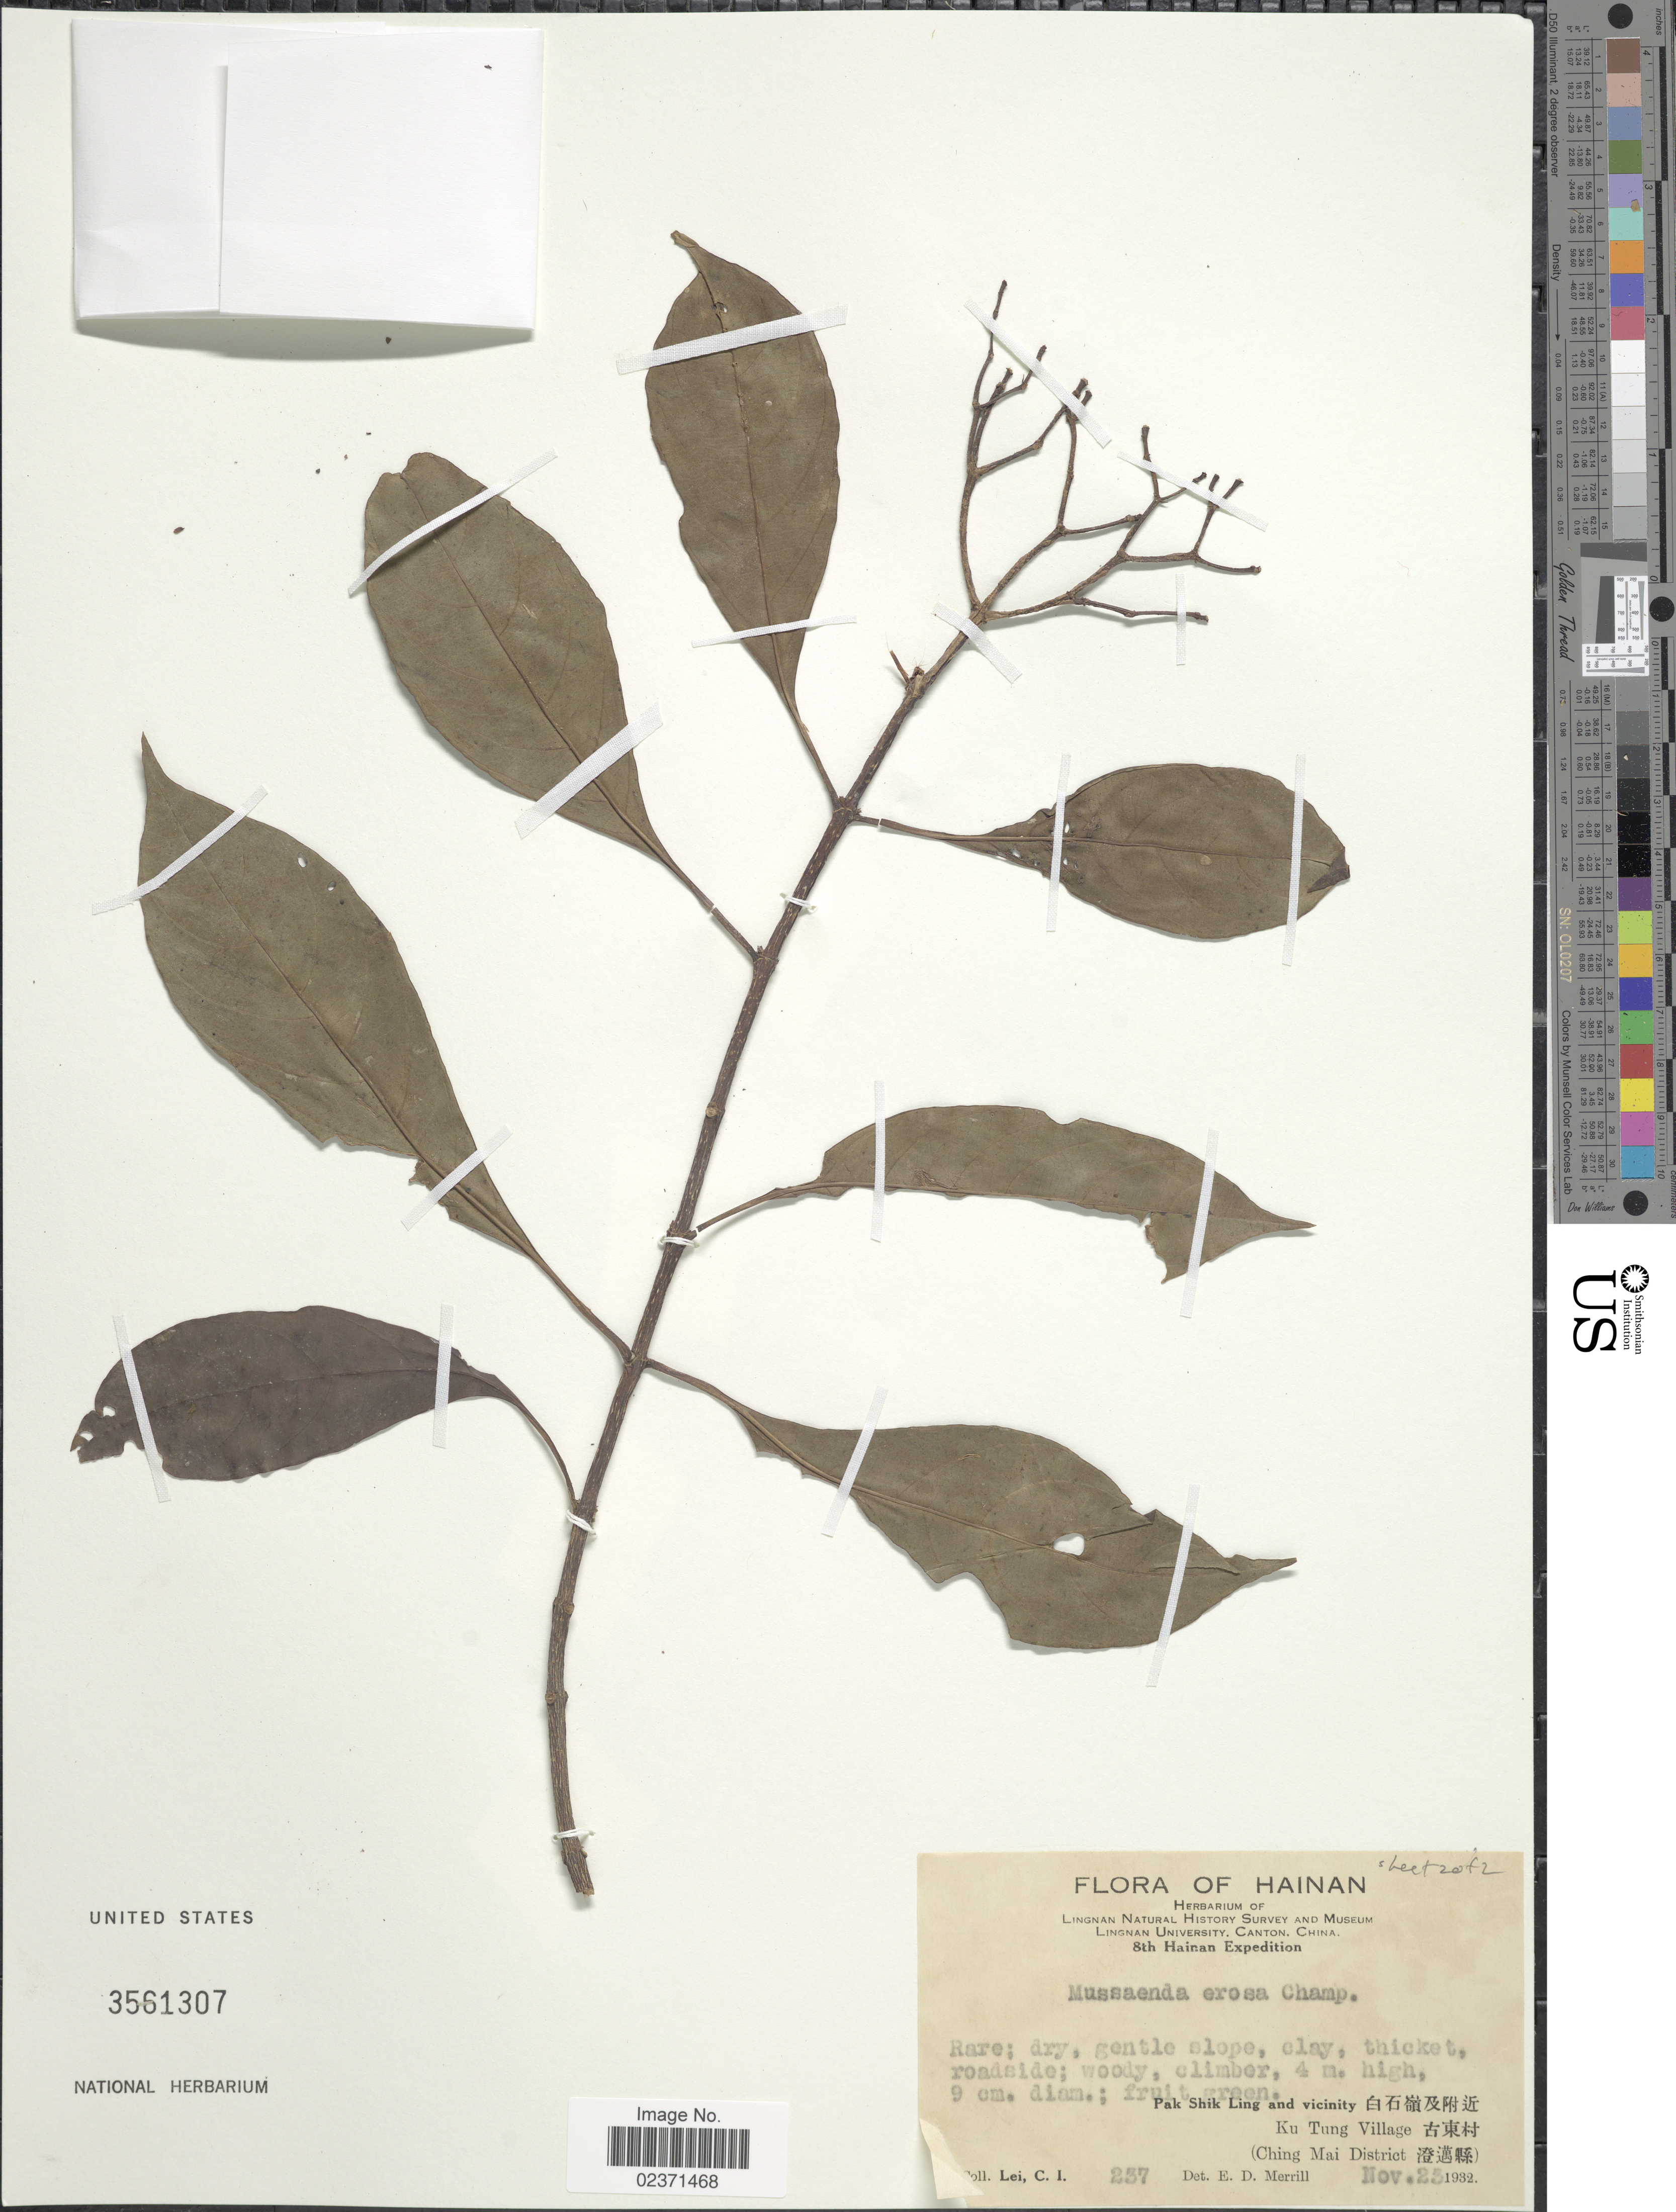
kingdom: Plantae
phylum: Tracheophyta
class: Magnoliopsida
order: Gentianales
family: Rubiaceae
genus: Mussaenda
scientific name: Mussaenda erosa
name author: Champ. ex Benth.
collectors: C. I. Lei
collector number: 237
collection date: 1932-11-23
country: China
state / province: Hainan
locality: Pak Shik Ling and vicinity Ku Tung Village (Ching Mai District)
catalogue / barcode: US 3561307